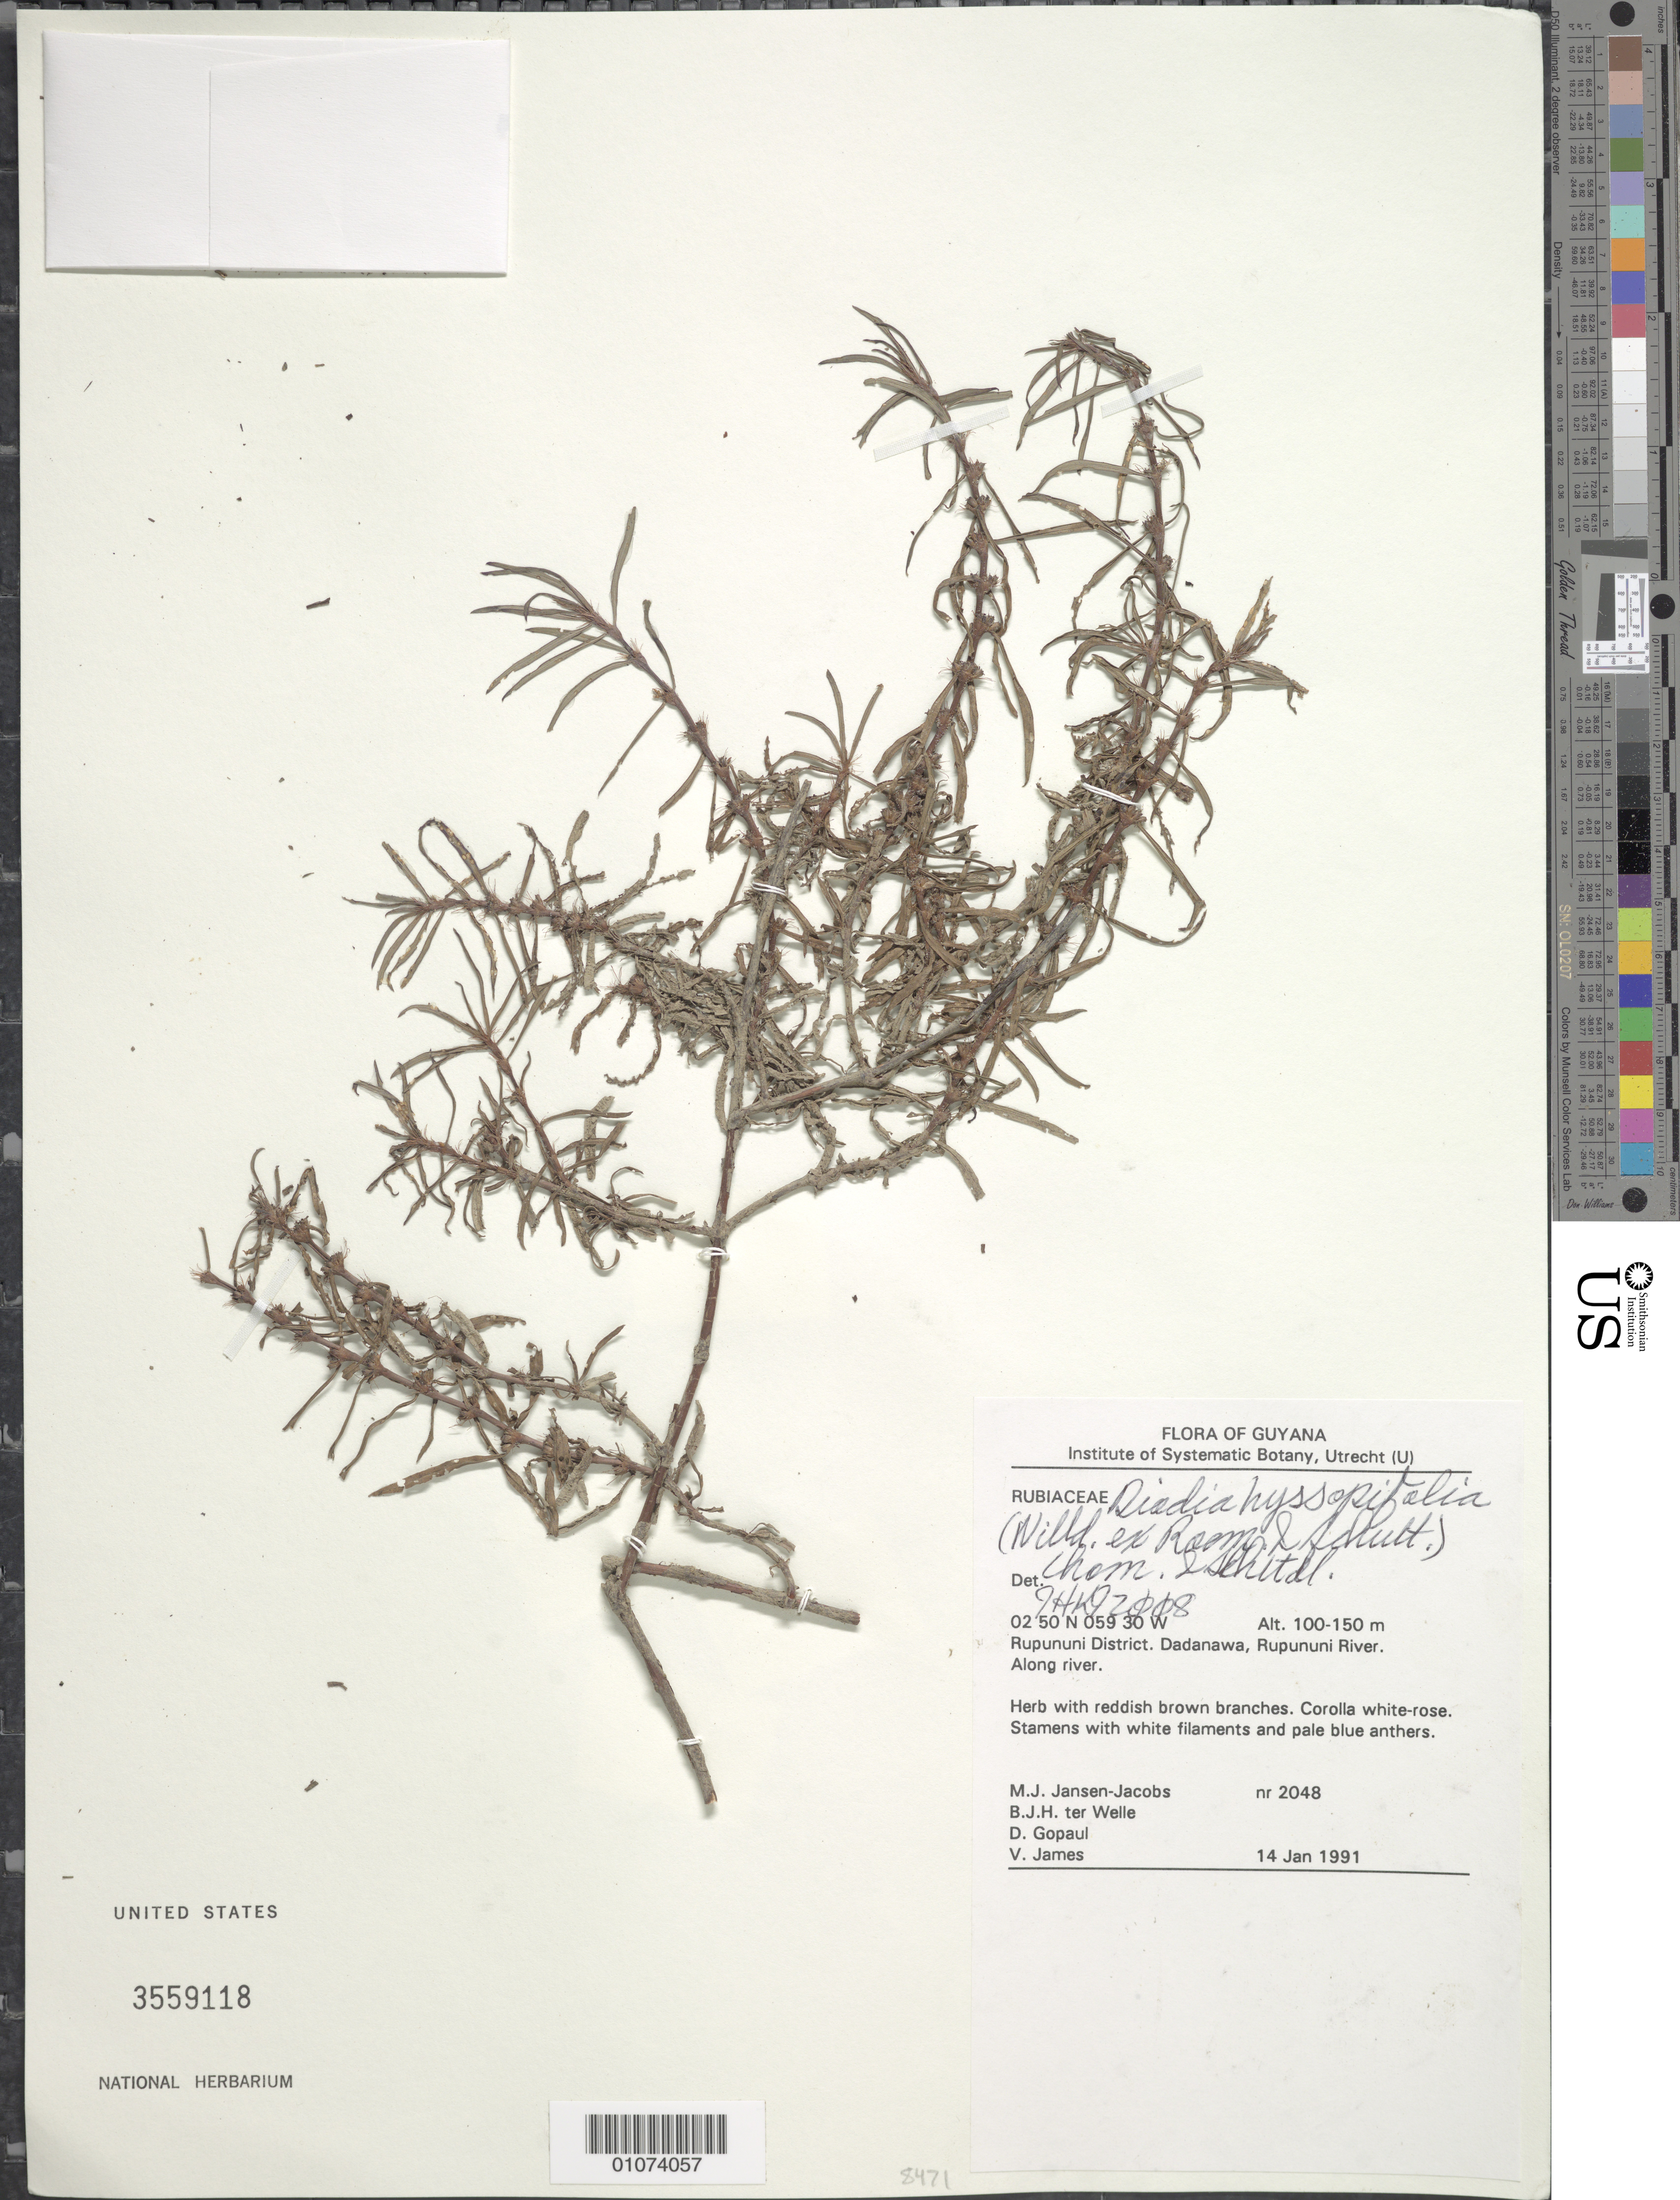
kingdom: Plantae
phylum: Tracheophyta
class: Magnoliopsida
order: Gentianales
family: Rubiaceae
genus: Diodia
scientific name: Diodia hyssopifolia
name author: (Willd. ex Roem. & Schult.) Cham. & Schltdl.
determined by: Kirkbride, J. H.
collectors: M. J. Jansen-Jacobs, E. Nic Lughadha, B. Welle & D. Gopaul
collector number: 2048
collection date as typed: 14-Jan-91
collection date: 1991-01-14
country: Guyana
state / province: U. Takutu-U. Essequibo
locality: Rupununi District. Dadanawa, Rupununi River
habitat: Along river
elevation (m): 100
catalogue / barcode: US 3559118